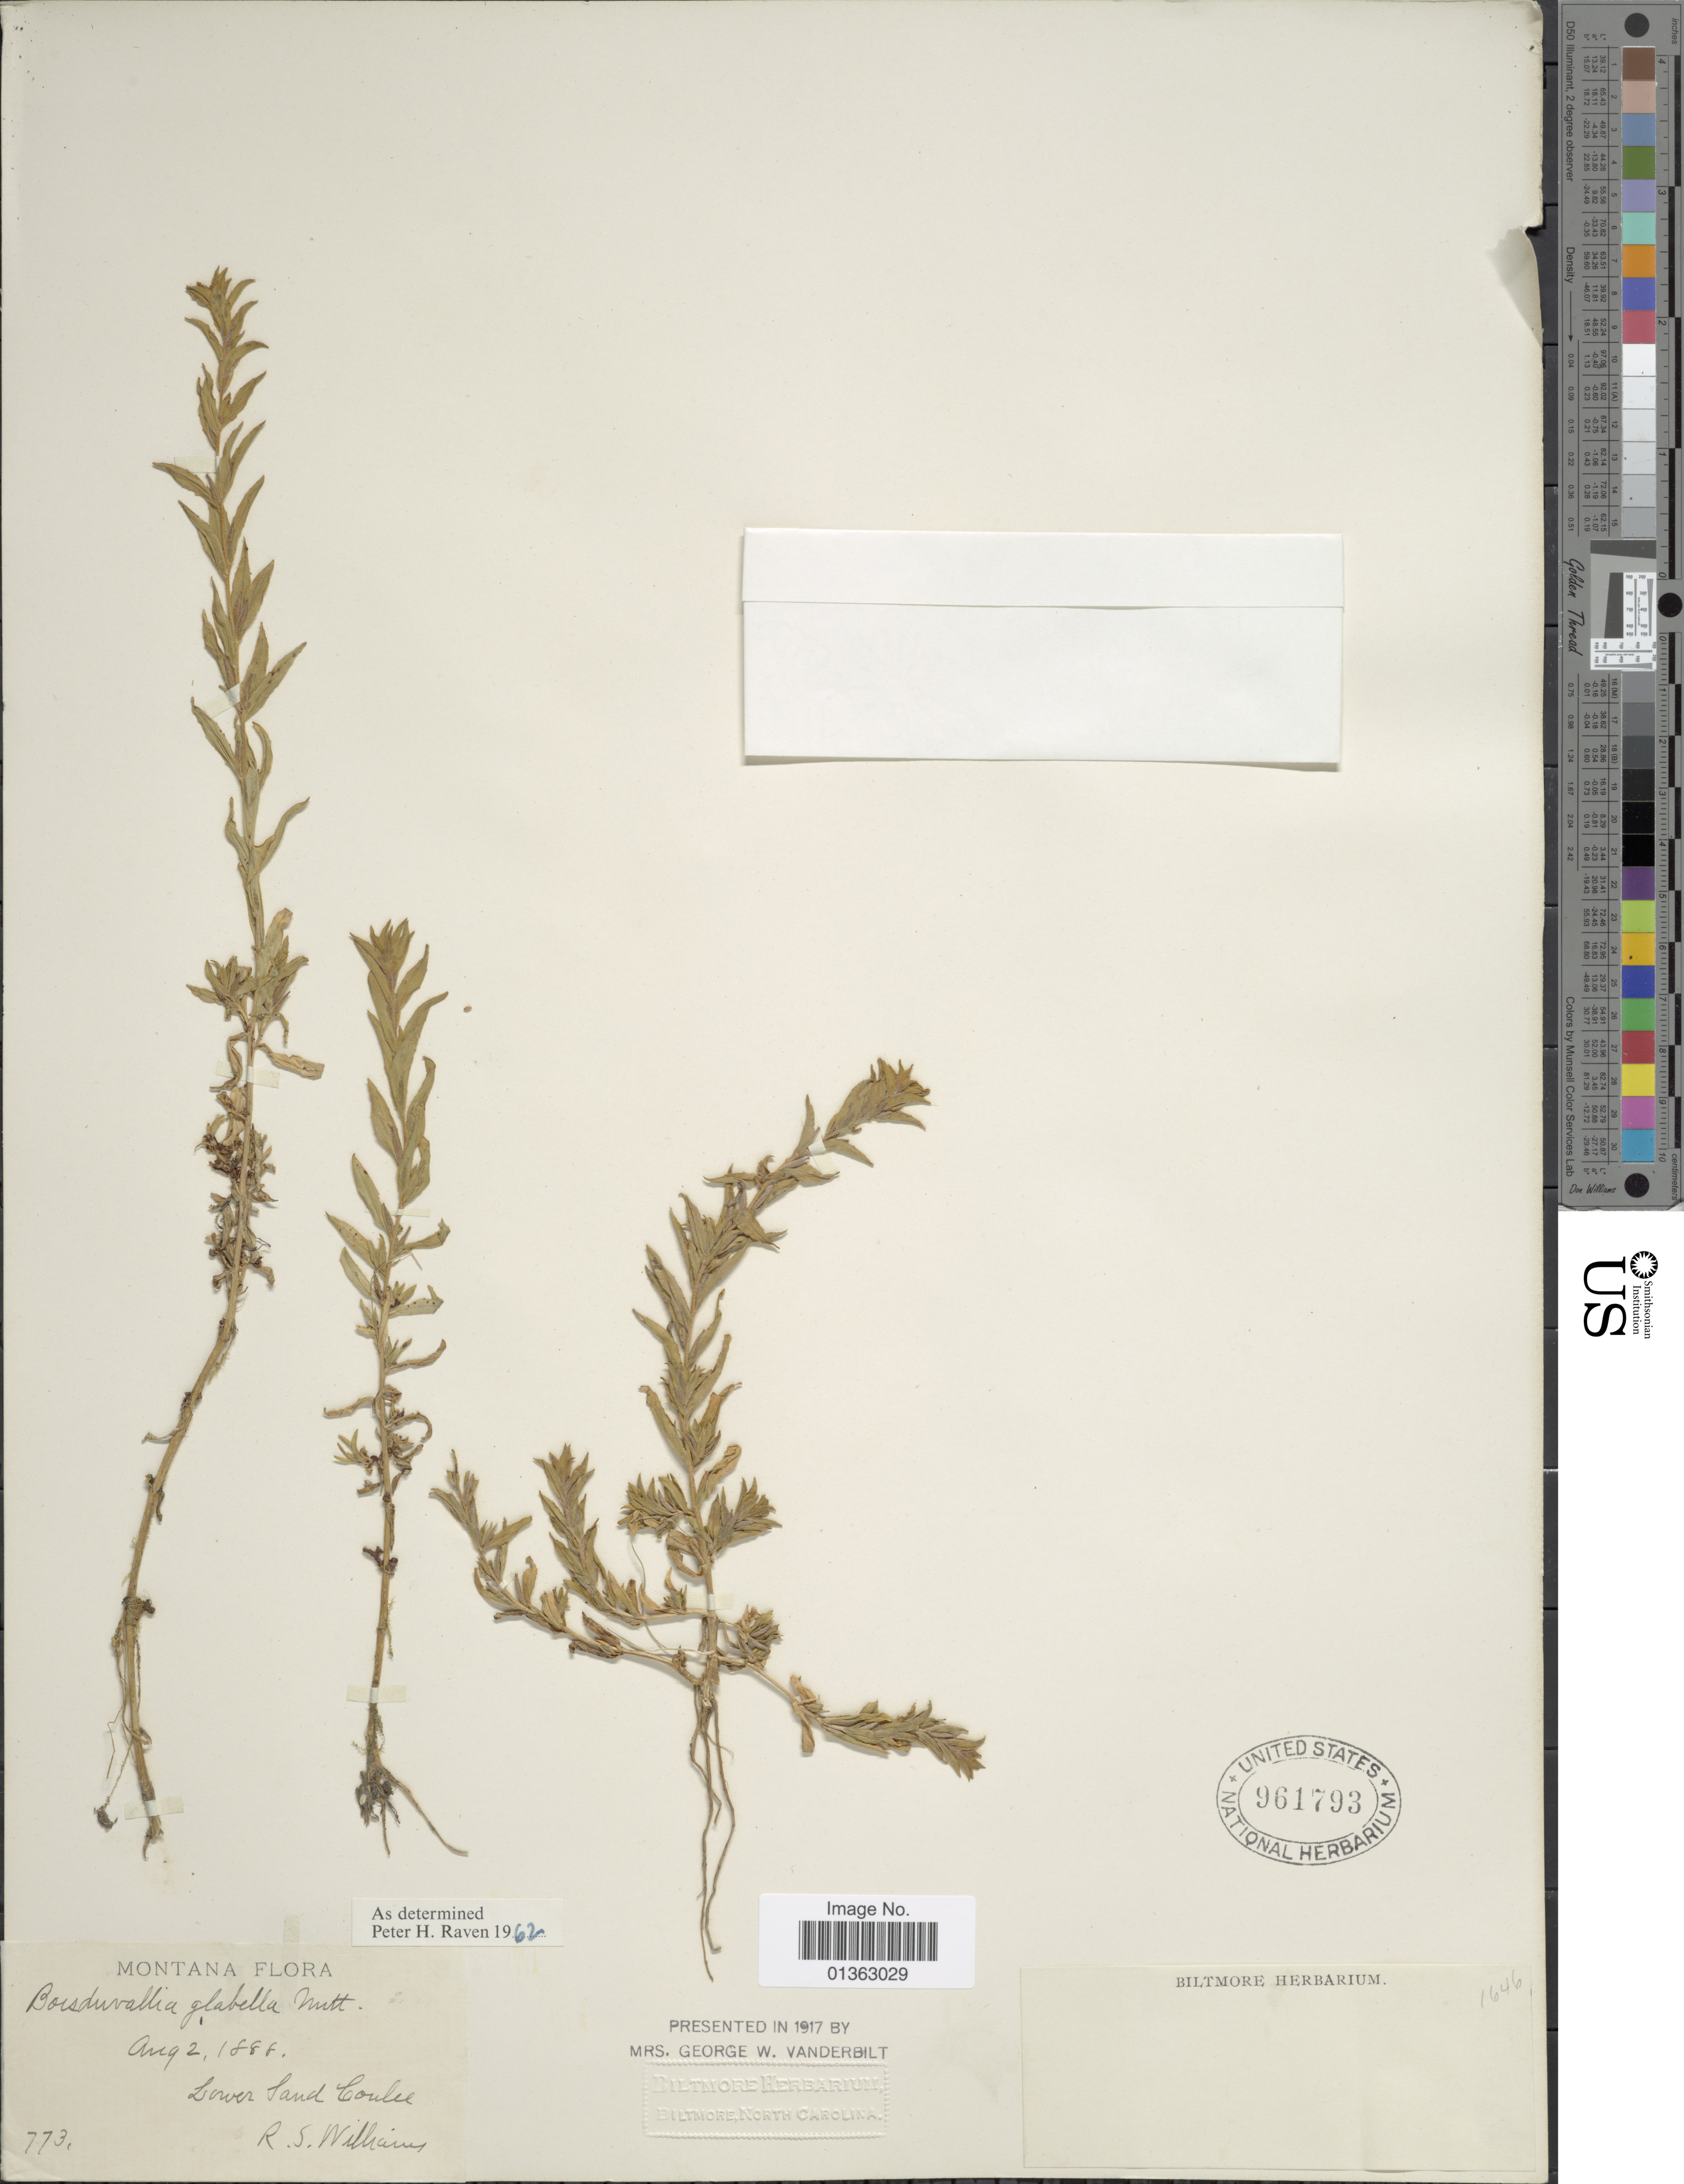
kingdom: Plantae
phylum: Tracheophyta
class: Magnoliopsida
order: Myrtales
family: Onagraceae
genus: Epilobium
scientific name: Epilobium campestre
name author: (Jeps.) Hoch & W.L. Wagner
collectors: R. S. Williams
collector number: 773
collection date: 1888-08-02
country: United States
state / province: Montana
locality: Lower Sand Coulee.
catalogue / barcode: US 961793